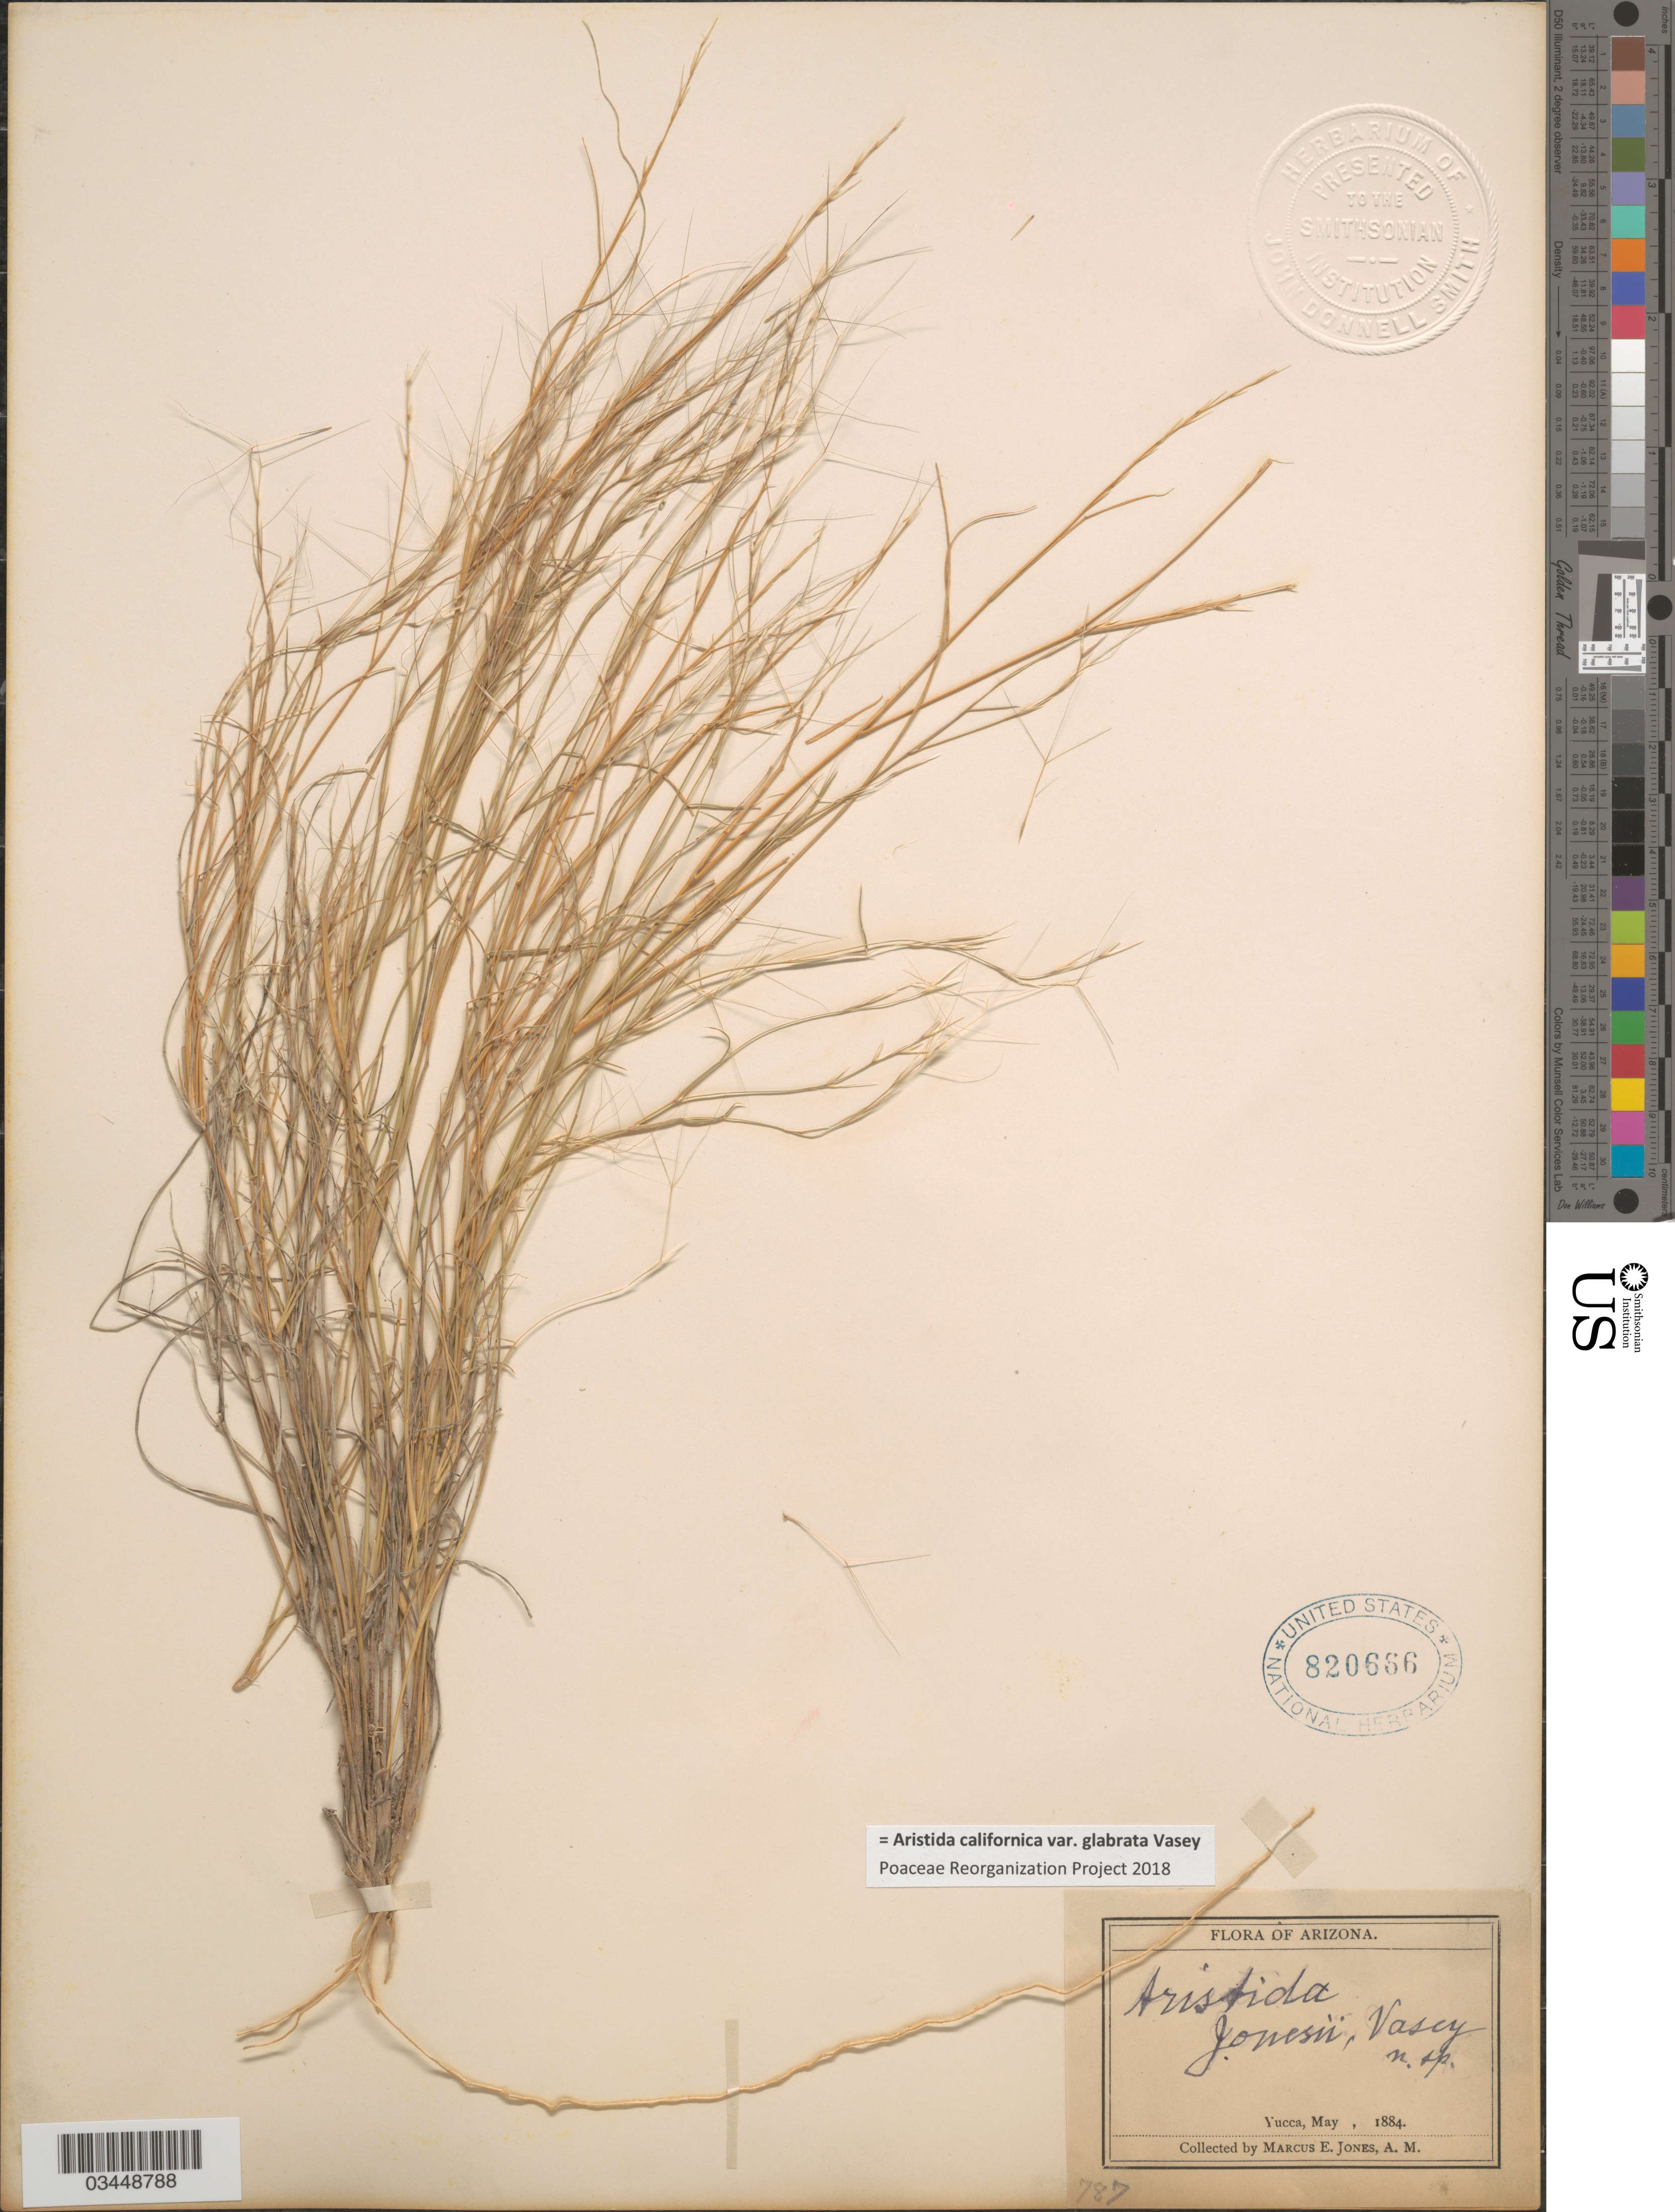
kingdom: Plantae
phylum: Tracheophyta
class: Liliopsida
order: Poales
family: Poaceae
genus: Aristida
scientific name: Aristida californica var. glabrata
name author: Vasey in Brandegee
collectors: M. E. Jones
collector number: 787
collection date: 1884-05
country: United States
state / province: Arizona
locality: Yucca.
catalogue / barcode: US 820666